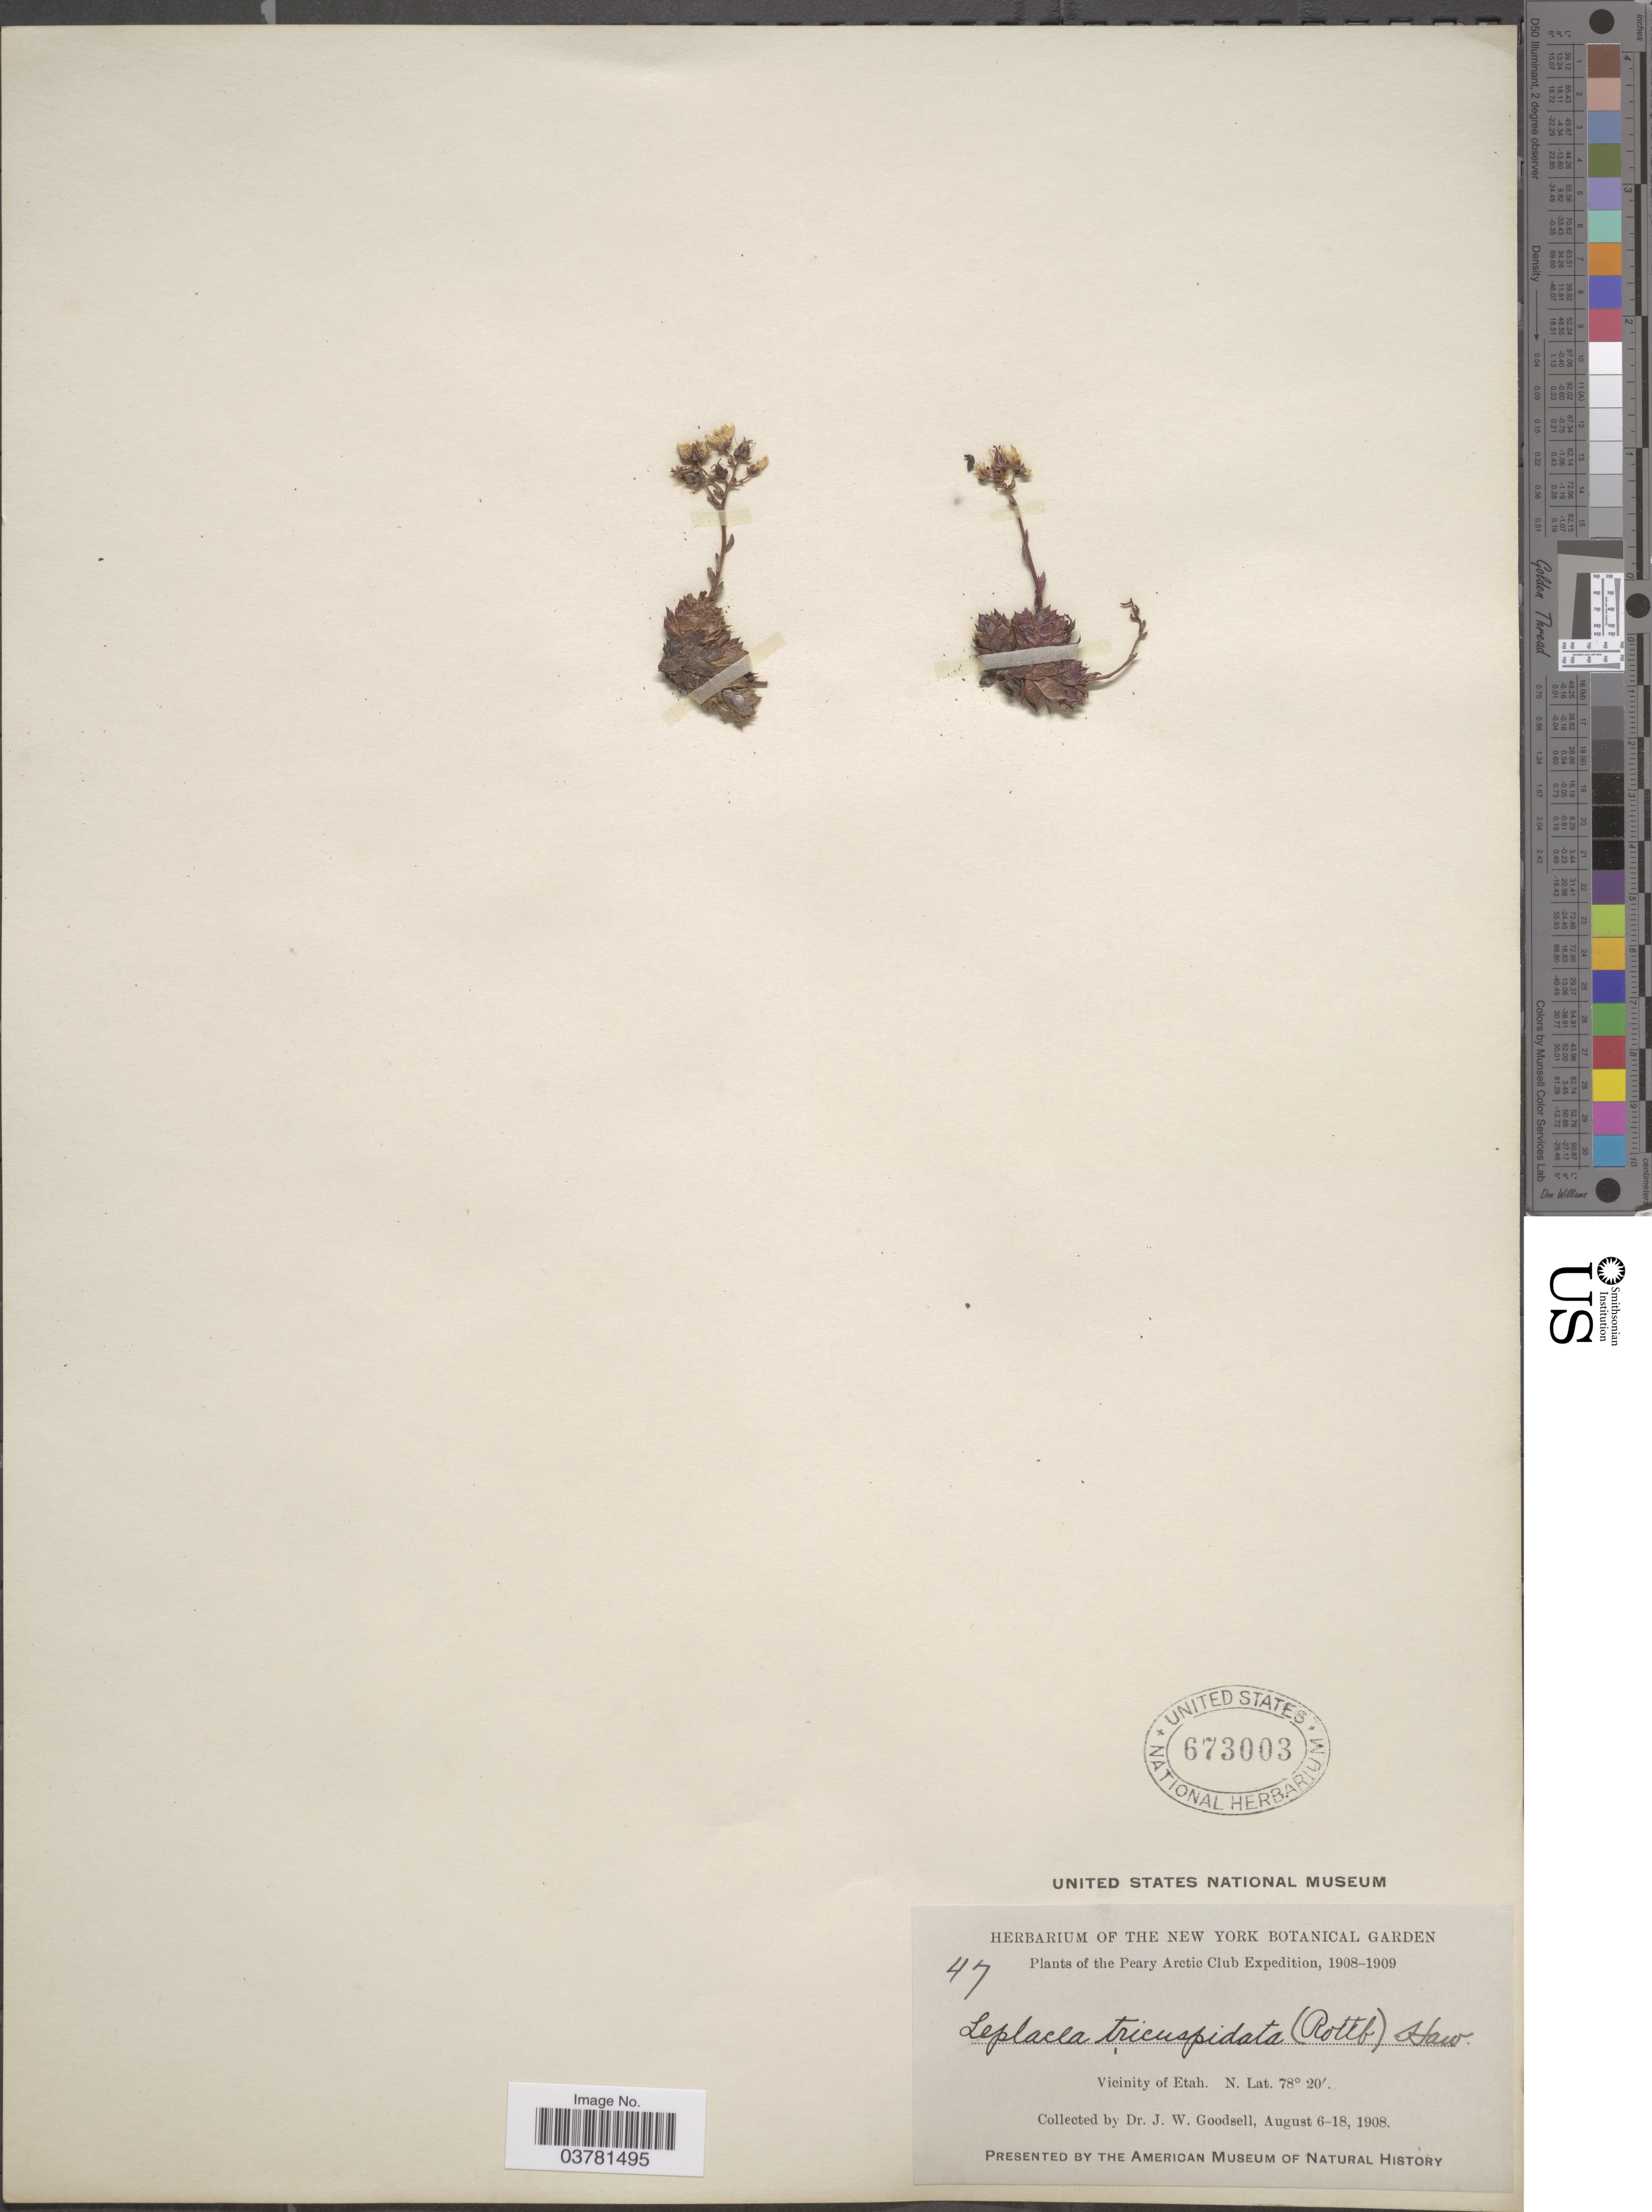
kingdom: Plantae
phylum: Tracheophyta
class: Magnoliopsida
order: Saxifragales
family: Saxifragaceae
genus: Saxifraga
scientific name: Saxifraga tricuspidata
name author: Rottb.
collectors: J. Goodsell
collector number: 47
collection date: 1908-08-06/1908-08-18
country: Greenland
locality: The Peary Arctic Club Expedition, 1908-1909. Vicinity of Etah.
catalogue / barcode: US 673003